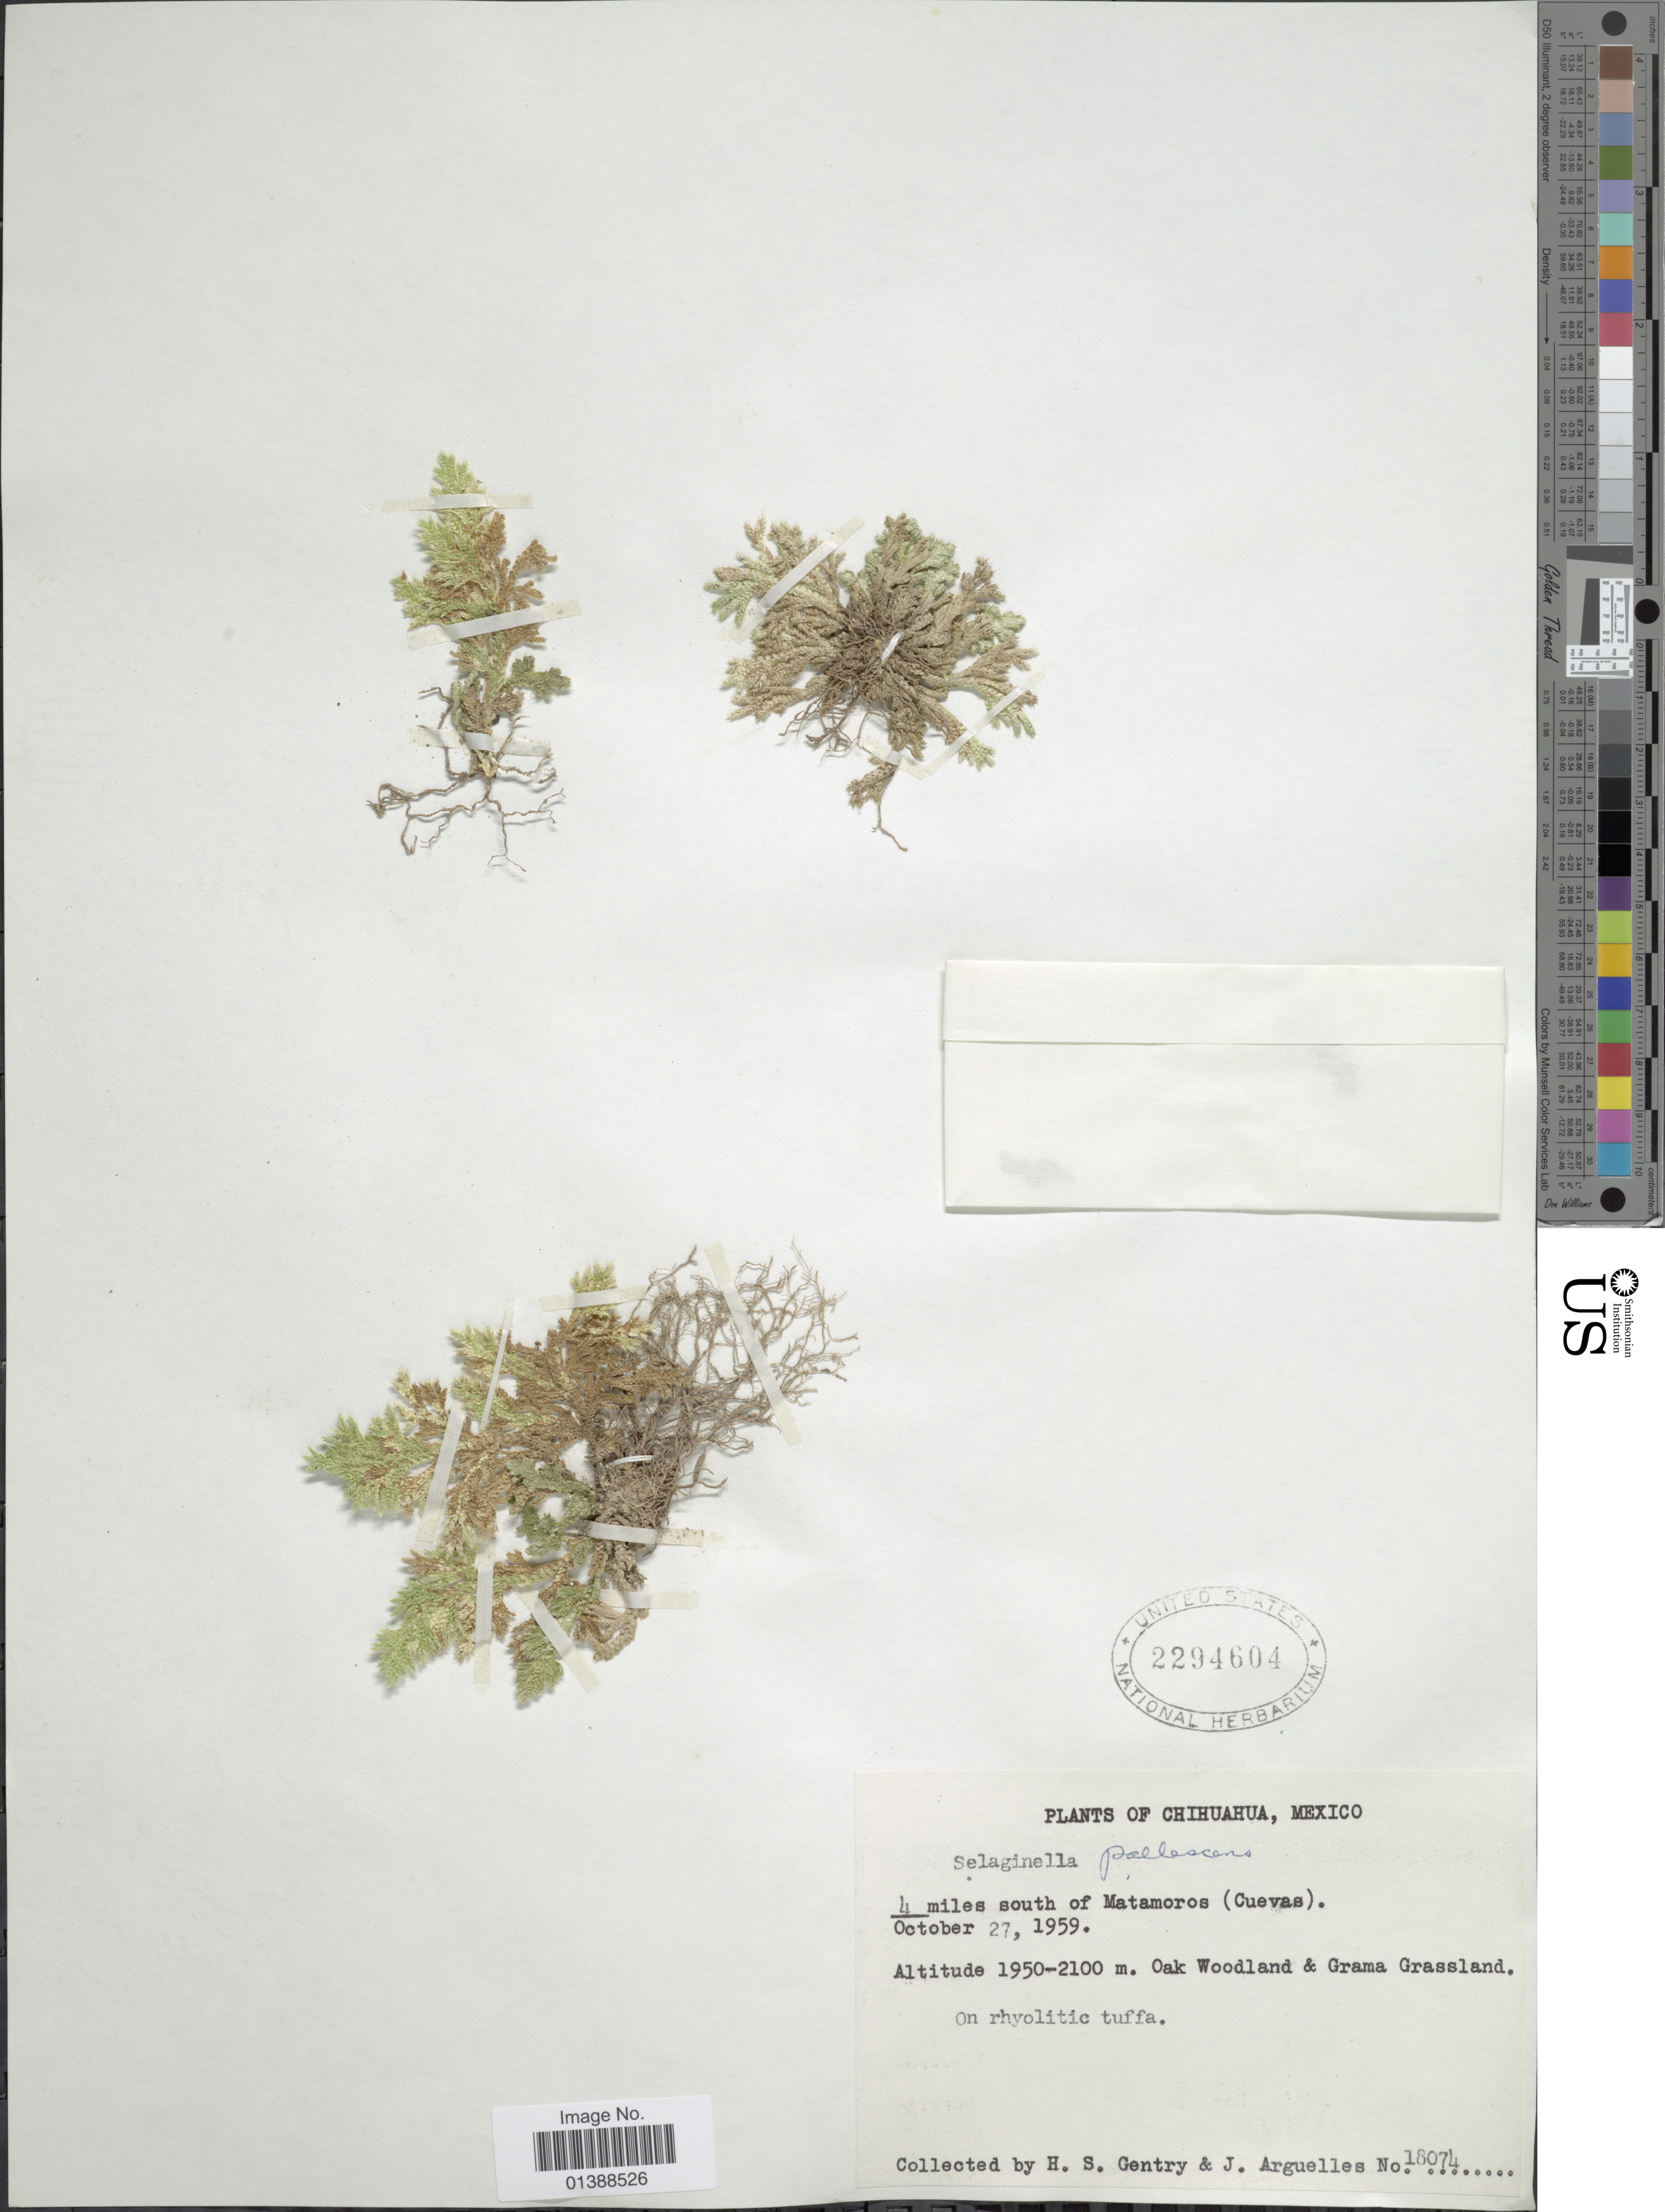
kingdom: Plantae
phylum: Tracheophyta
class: Lycopodiopsida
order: Selaginellales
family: Selaginellaceae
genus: Selaginella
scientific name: Selaginella pallescens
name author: (C. Presl) Spring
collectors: H. S. Gentry & J. Arguelles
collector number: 18074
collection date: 1959-10-27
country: Mexico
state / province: Chihuahua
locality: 4 miles south of Matamoros (Cuevas)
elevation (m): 1950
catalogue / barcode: US 2294604